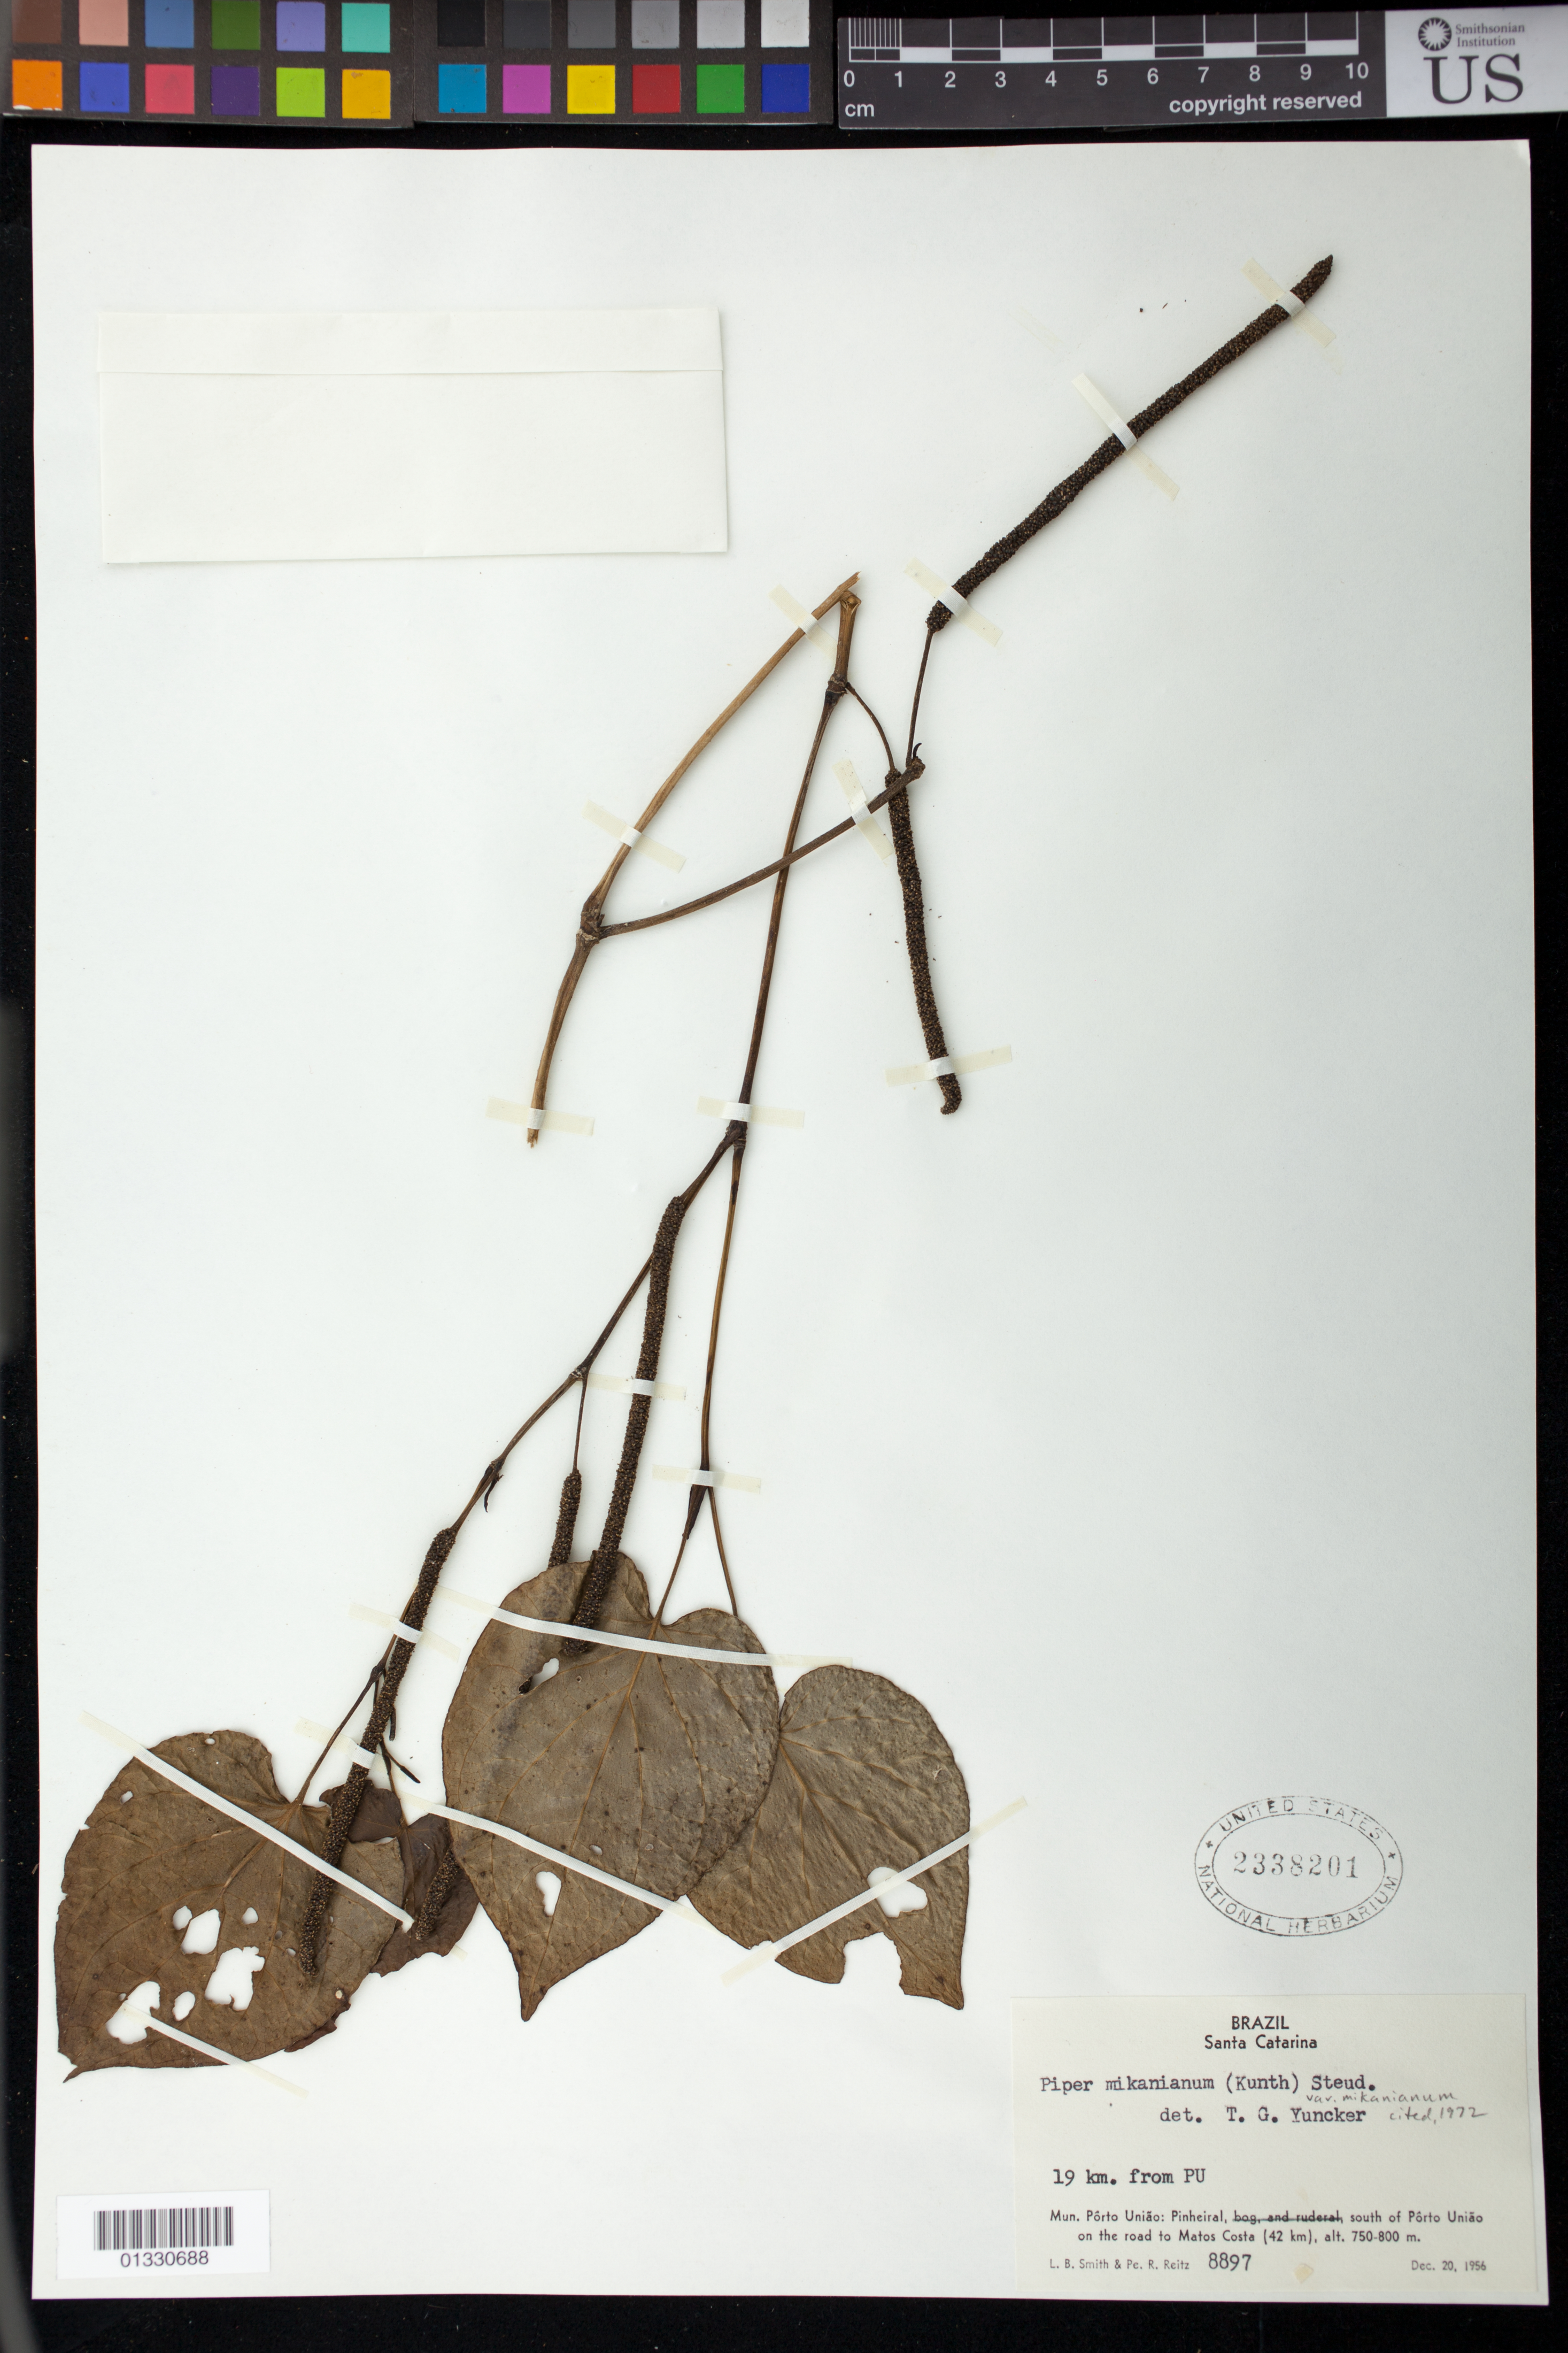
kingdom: Plantae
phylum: Tracheophyta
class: Magnoliopsida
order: Piperales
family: Piperaceae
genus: Piper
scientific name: Piper mikanianum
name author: Kunth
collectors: L. Smith & R. Reitz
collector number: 8897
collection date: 1956-12-20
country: Brazil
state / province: Santa Catarina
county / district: Porto União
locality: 19 km from Porto União. Pinheiral, south of Porto União on the road to Matos Costa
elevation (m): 750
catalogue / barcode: US 2338201